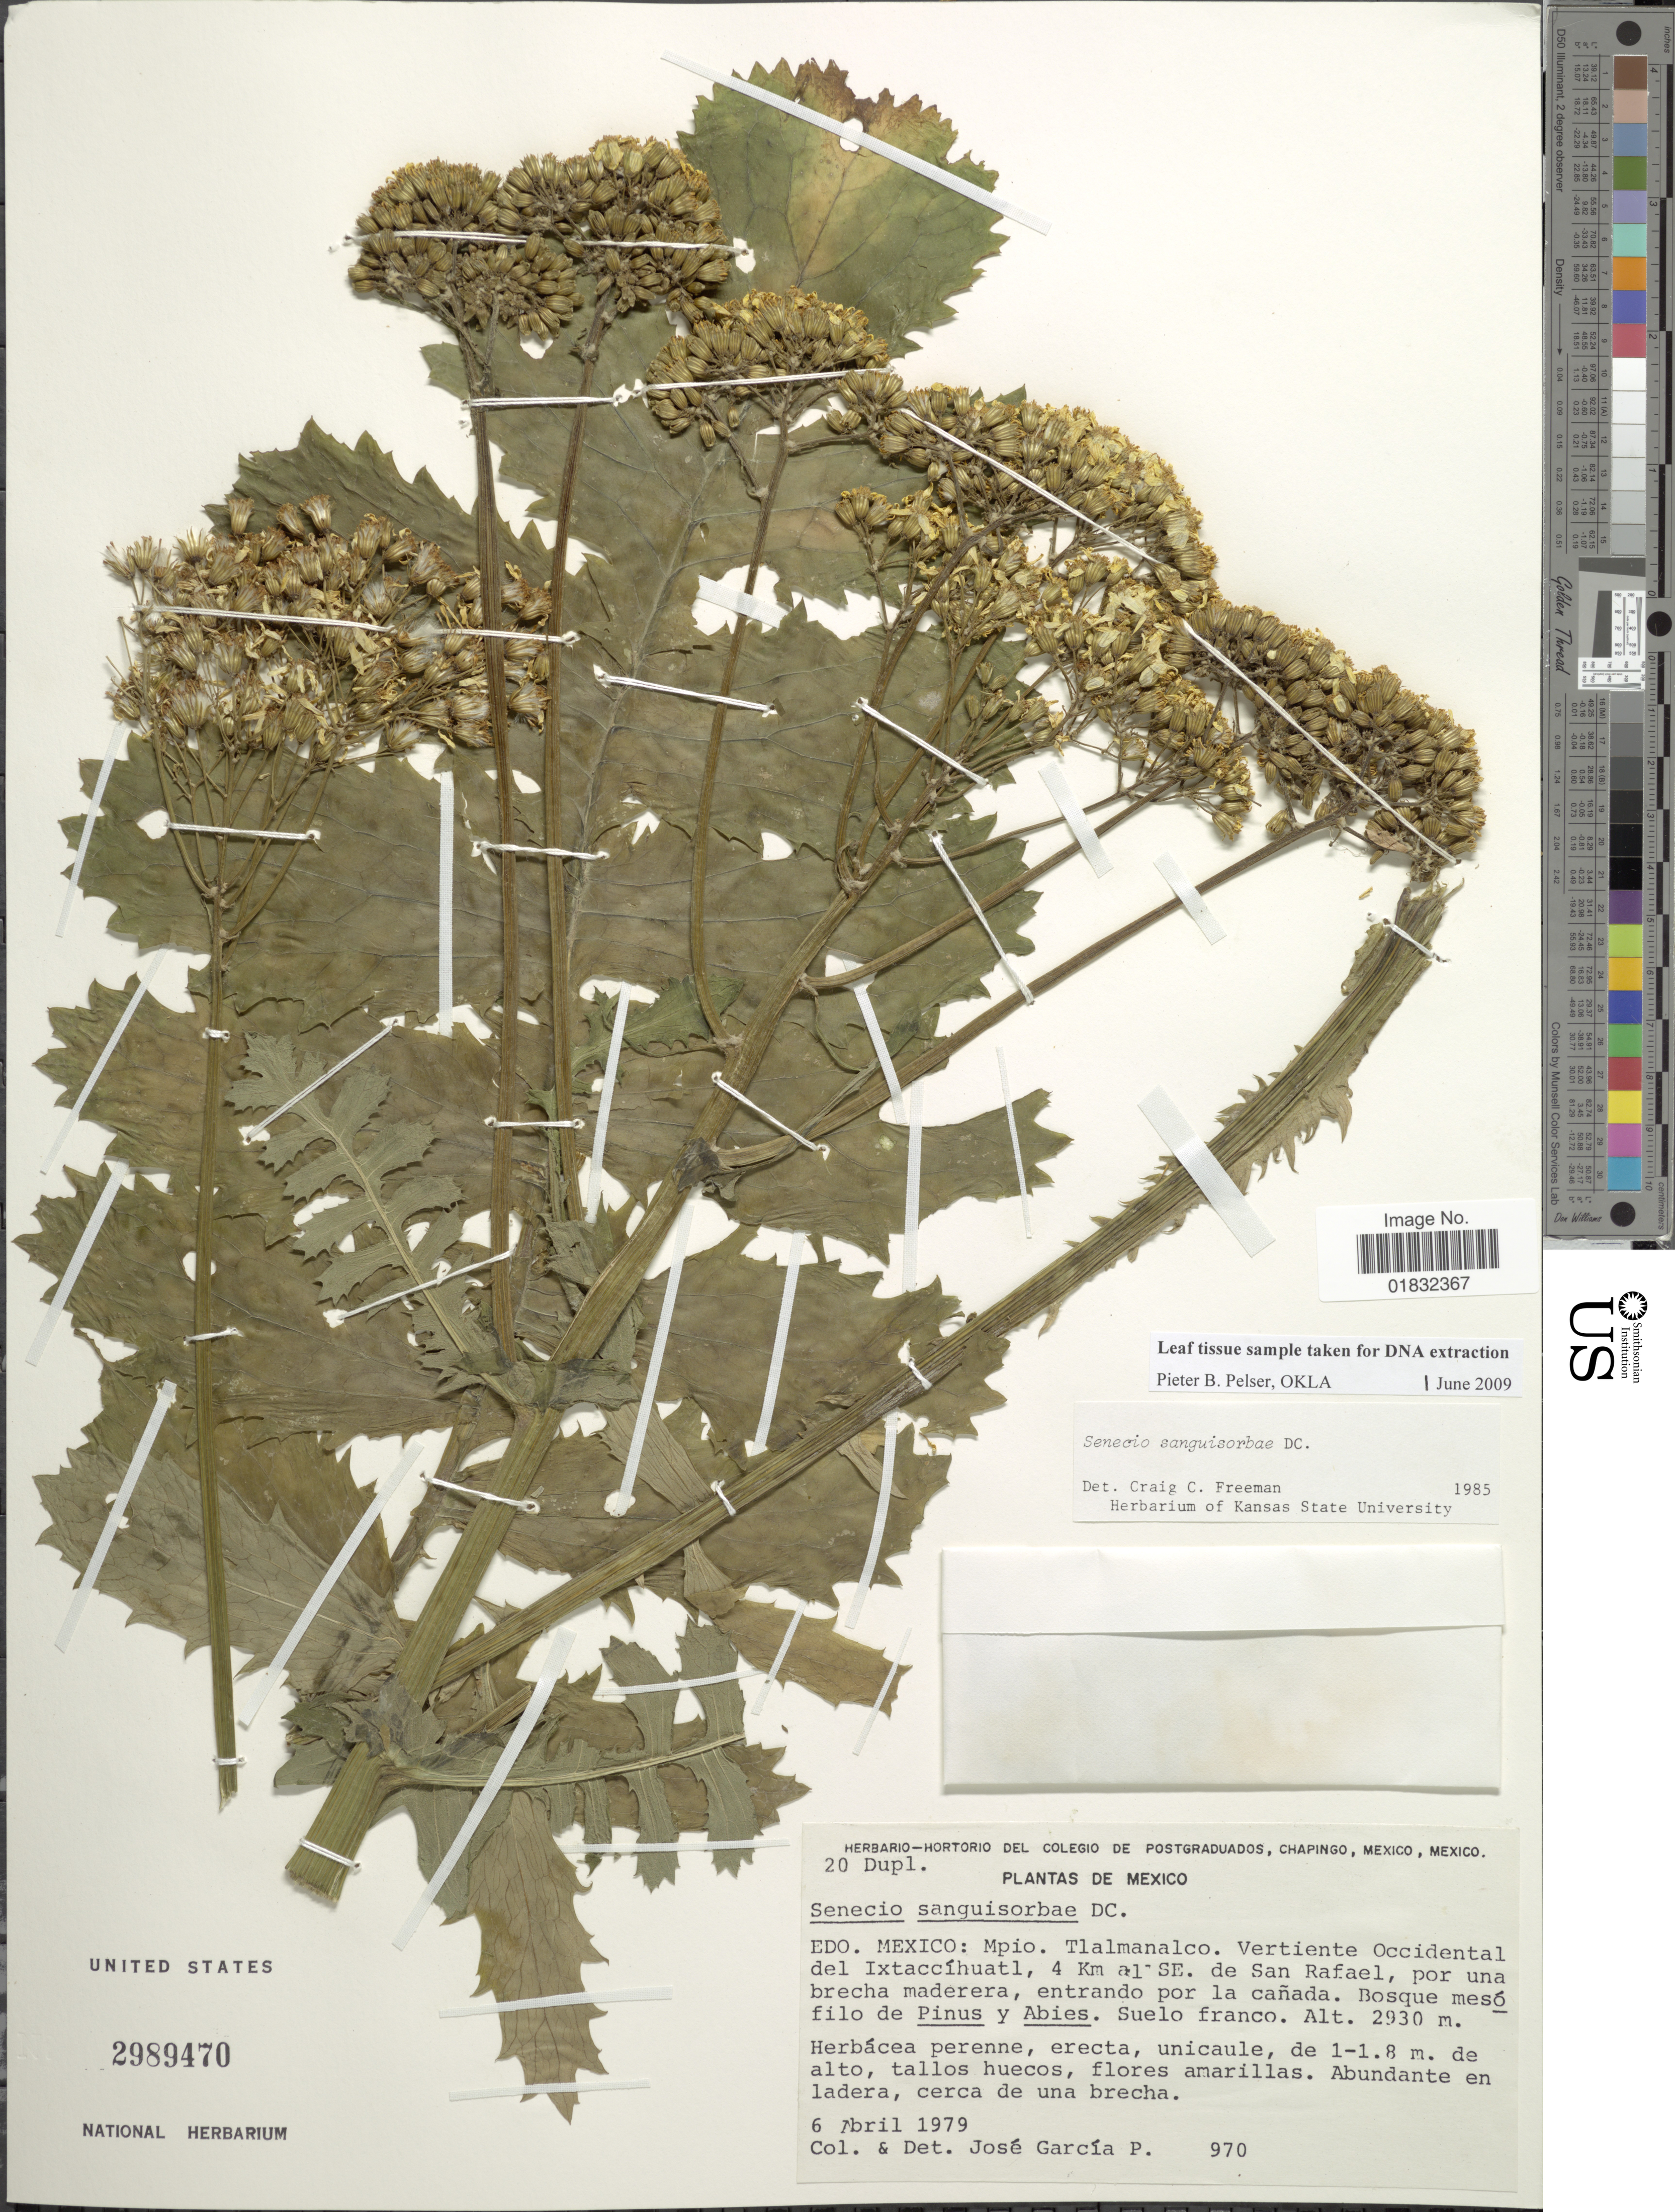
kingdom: Plantae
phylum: Tracheophyta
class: Magnoliopsida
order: Asterales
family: Asteraceae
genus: Packera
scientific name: Packera sanguisorbae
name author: (DC.) C. Jeffrey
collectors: J. García-P.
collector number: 970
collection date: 1979-04-06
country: Mexico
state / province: México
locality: Mpio. Tlalmanalco. Vertiente Occidental del Ixtaccíhuatl, 4 Km al SE de San Rafael, por una brecha maderera, entrando por la cañada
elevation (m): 2930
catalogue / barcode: US 2989470